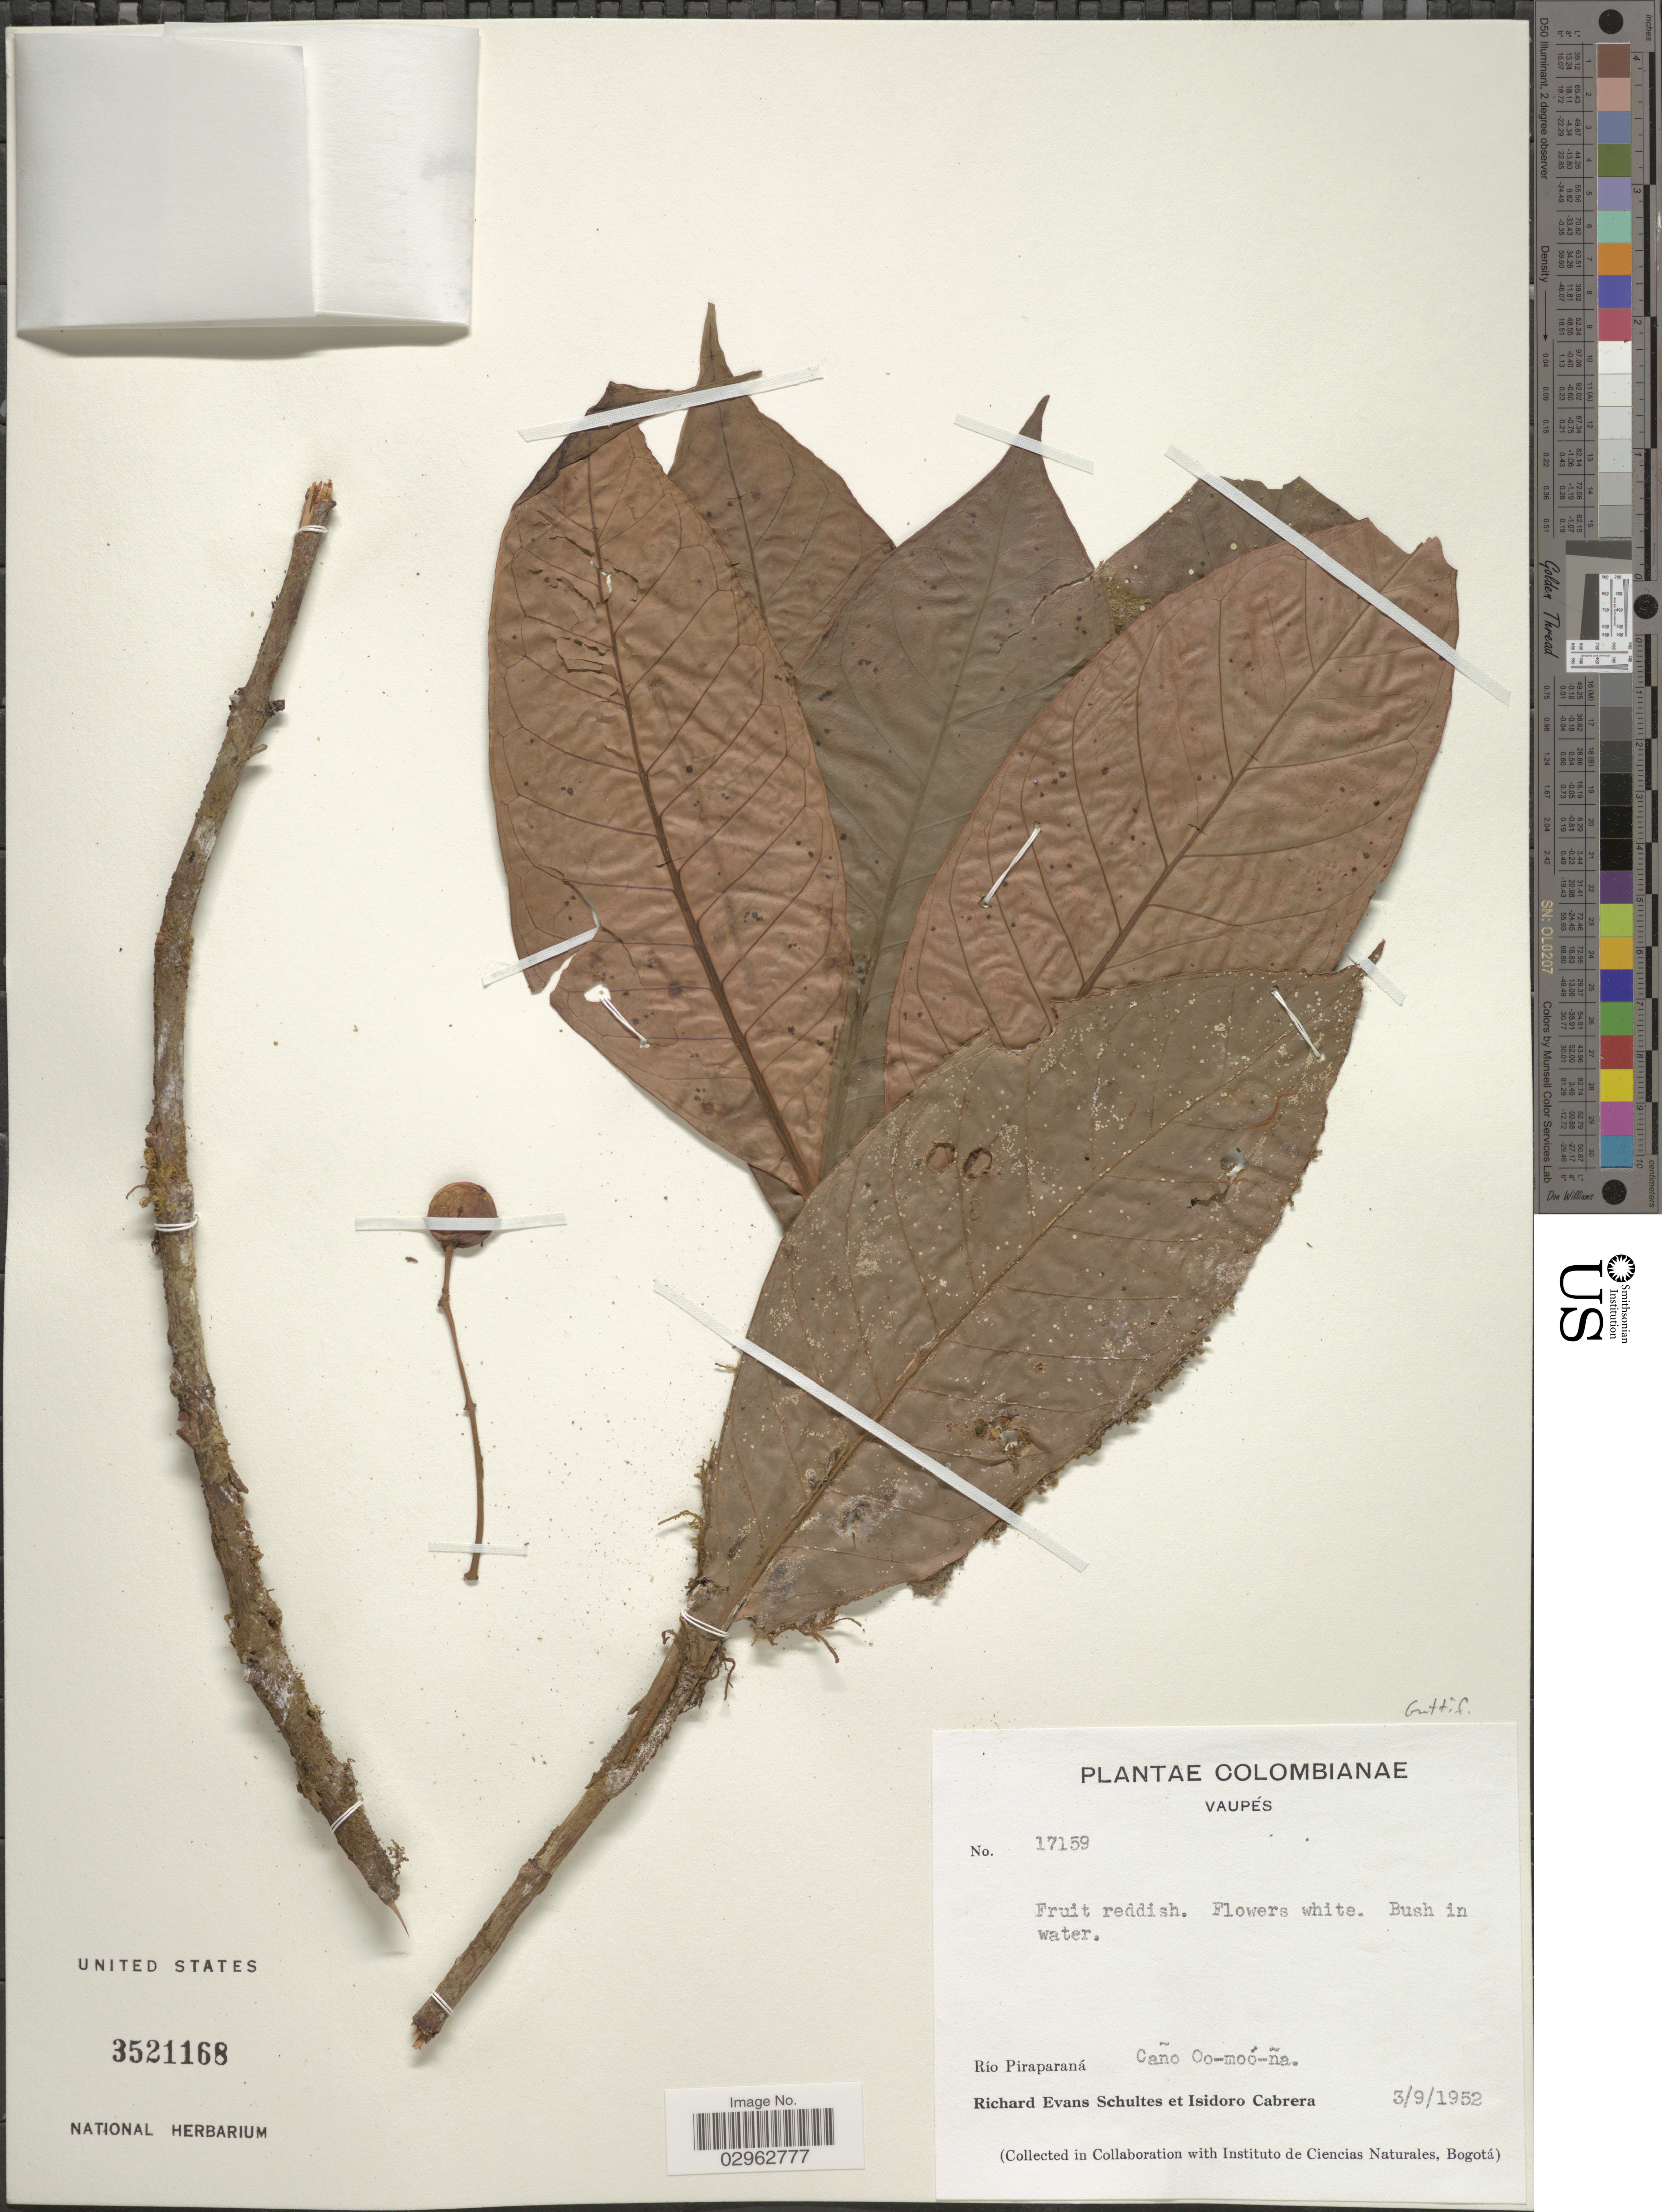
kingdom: Plantae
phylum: Tracheophyta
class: Magnoliopsida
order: Malpighiales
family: Clusiaceae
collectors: R. E. Schultes & I. Cabrera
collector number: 17159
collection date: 1952-09-03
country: Colombia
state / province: Vaupés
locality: Río Piraparaná. Caño Oo-moó-ña.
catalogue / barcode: US 3521168